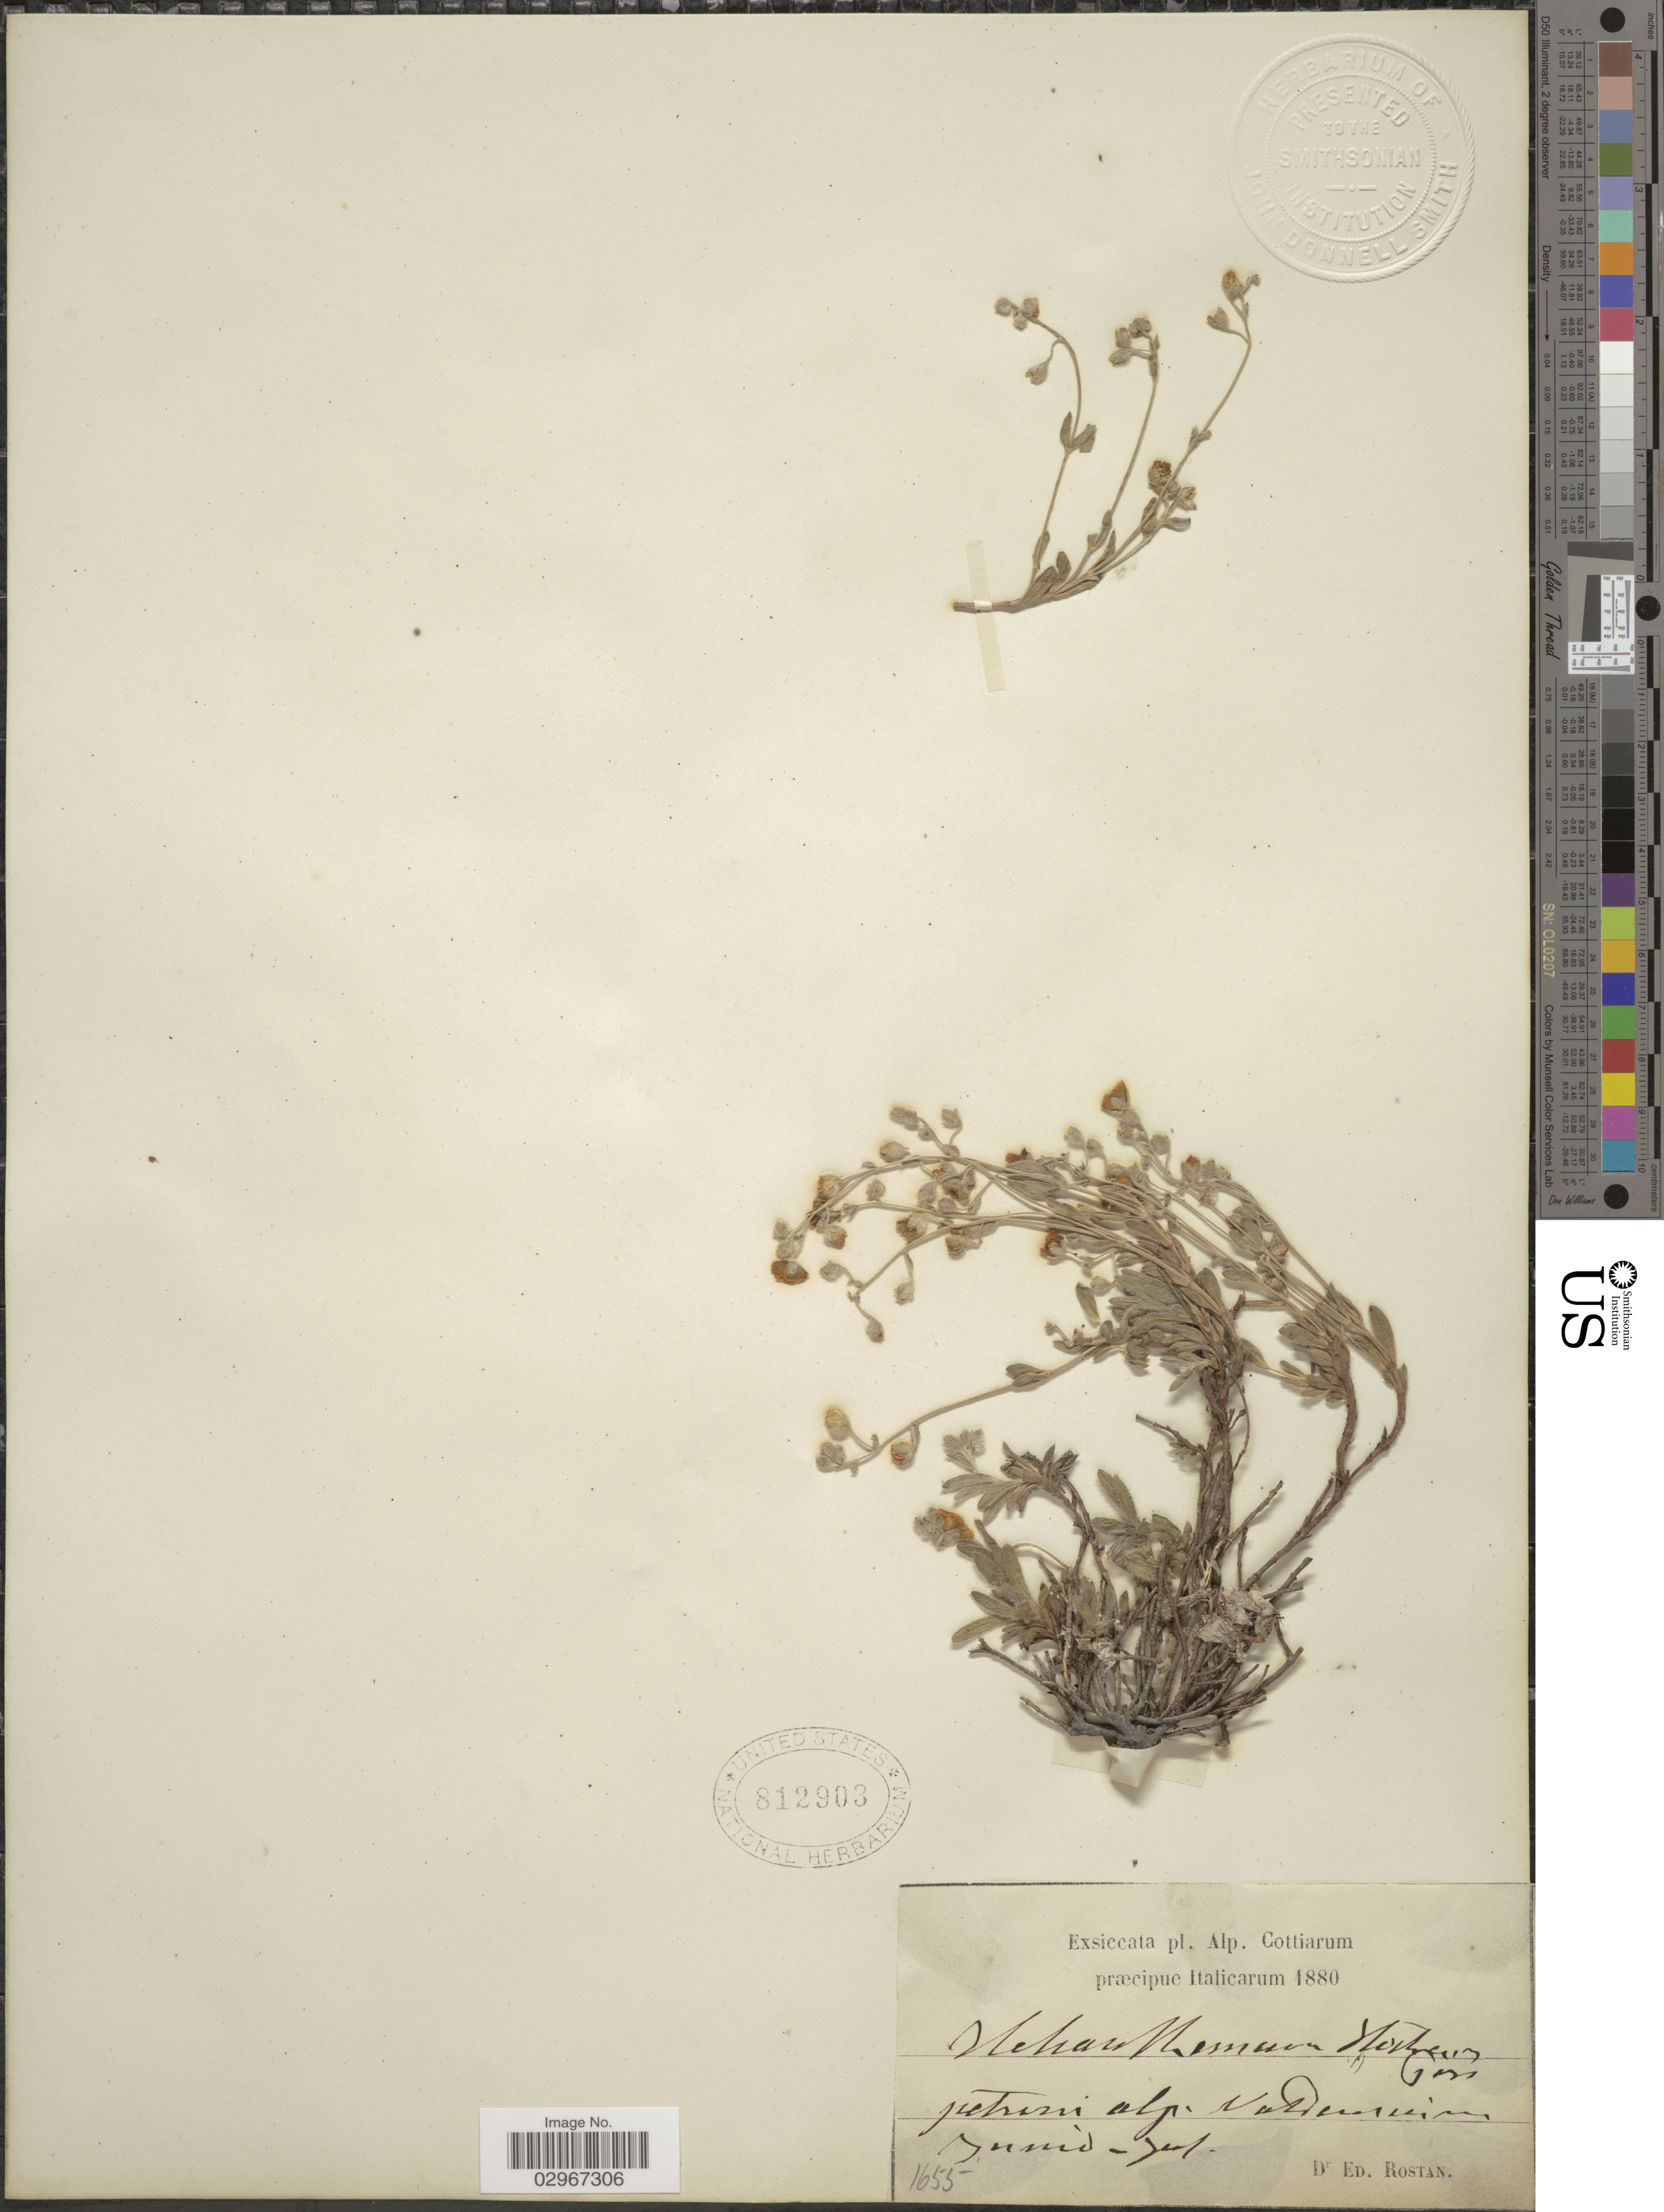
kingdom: Plantae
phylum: Tracheophyta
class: Magnoliopsida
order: Malvales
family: Cistaceae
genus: Helianthemum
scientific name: Helianthemum sp.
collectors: E. Rostan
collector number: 1655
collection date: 1880-07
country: Italy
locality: Gottiarum præcipue Italicarum.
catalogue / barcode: US 812903